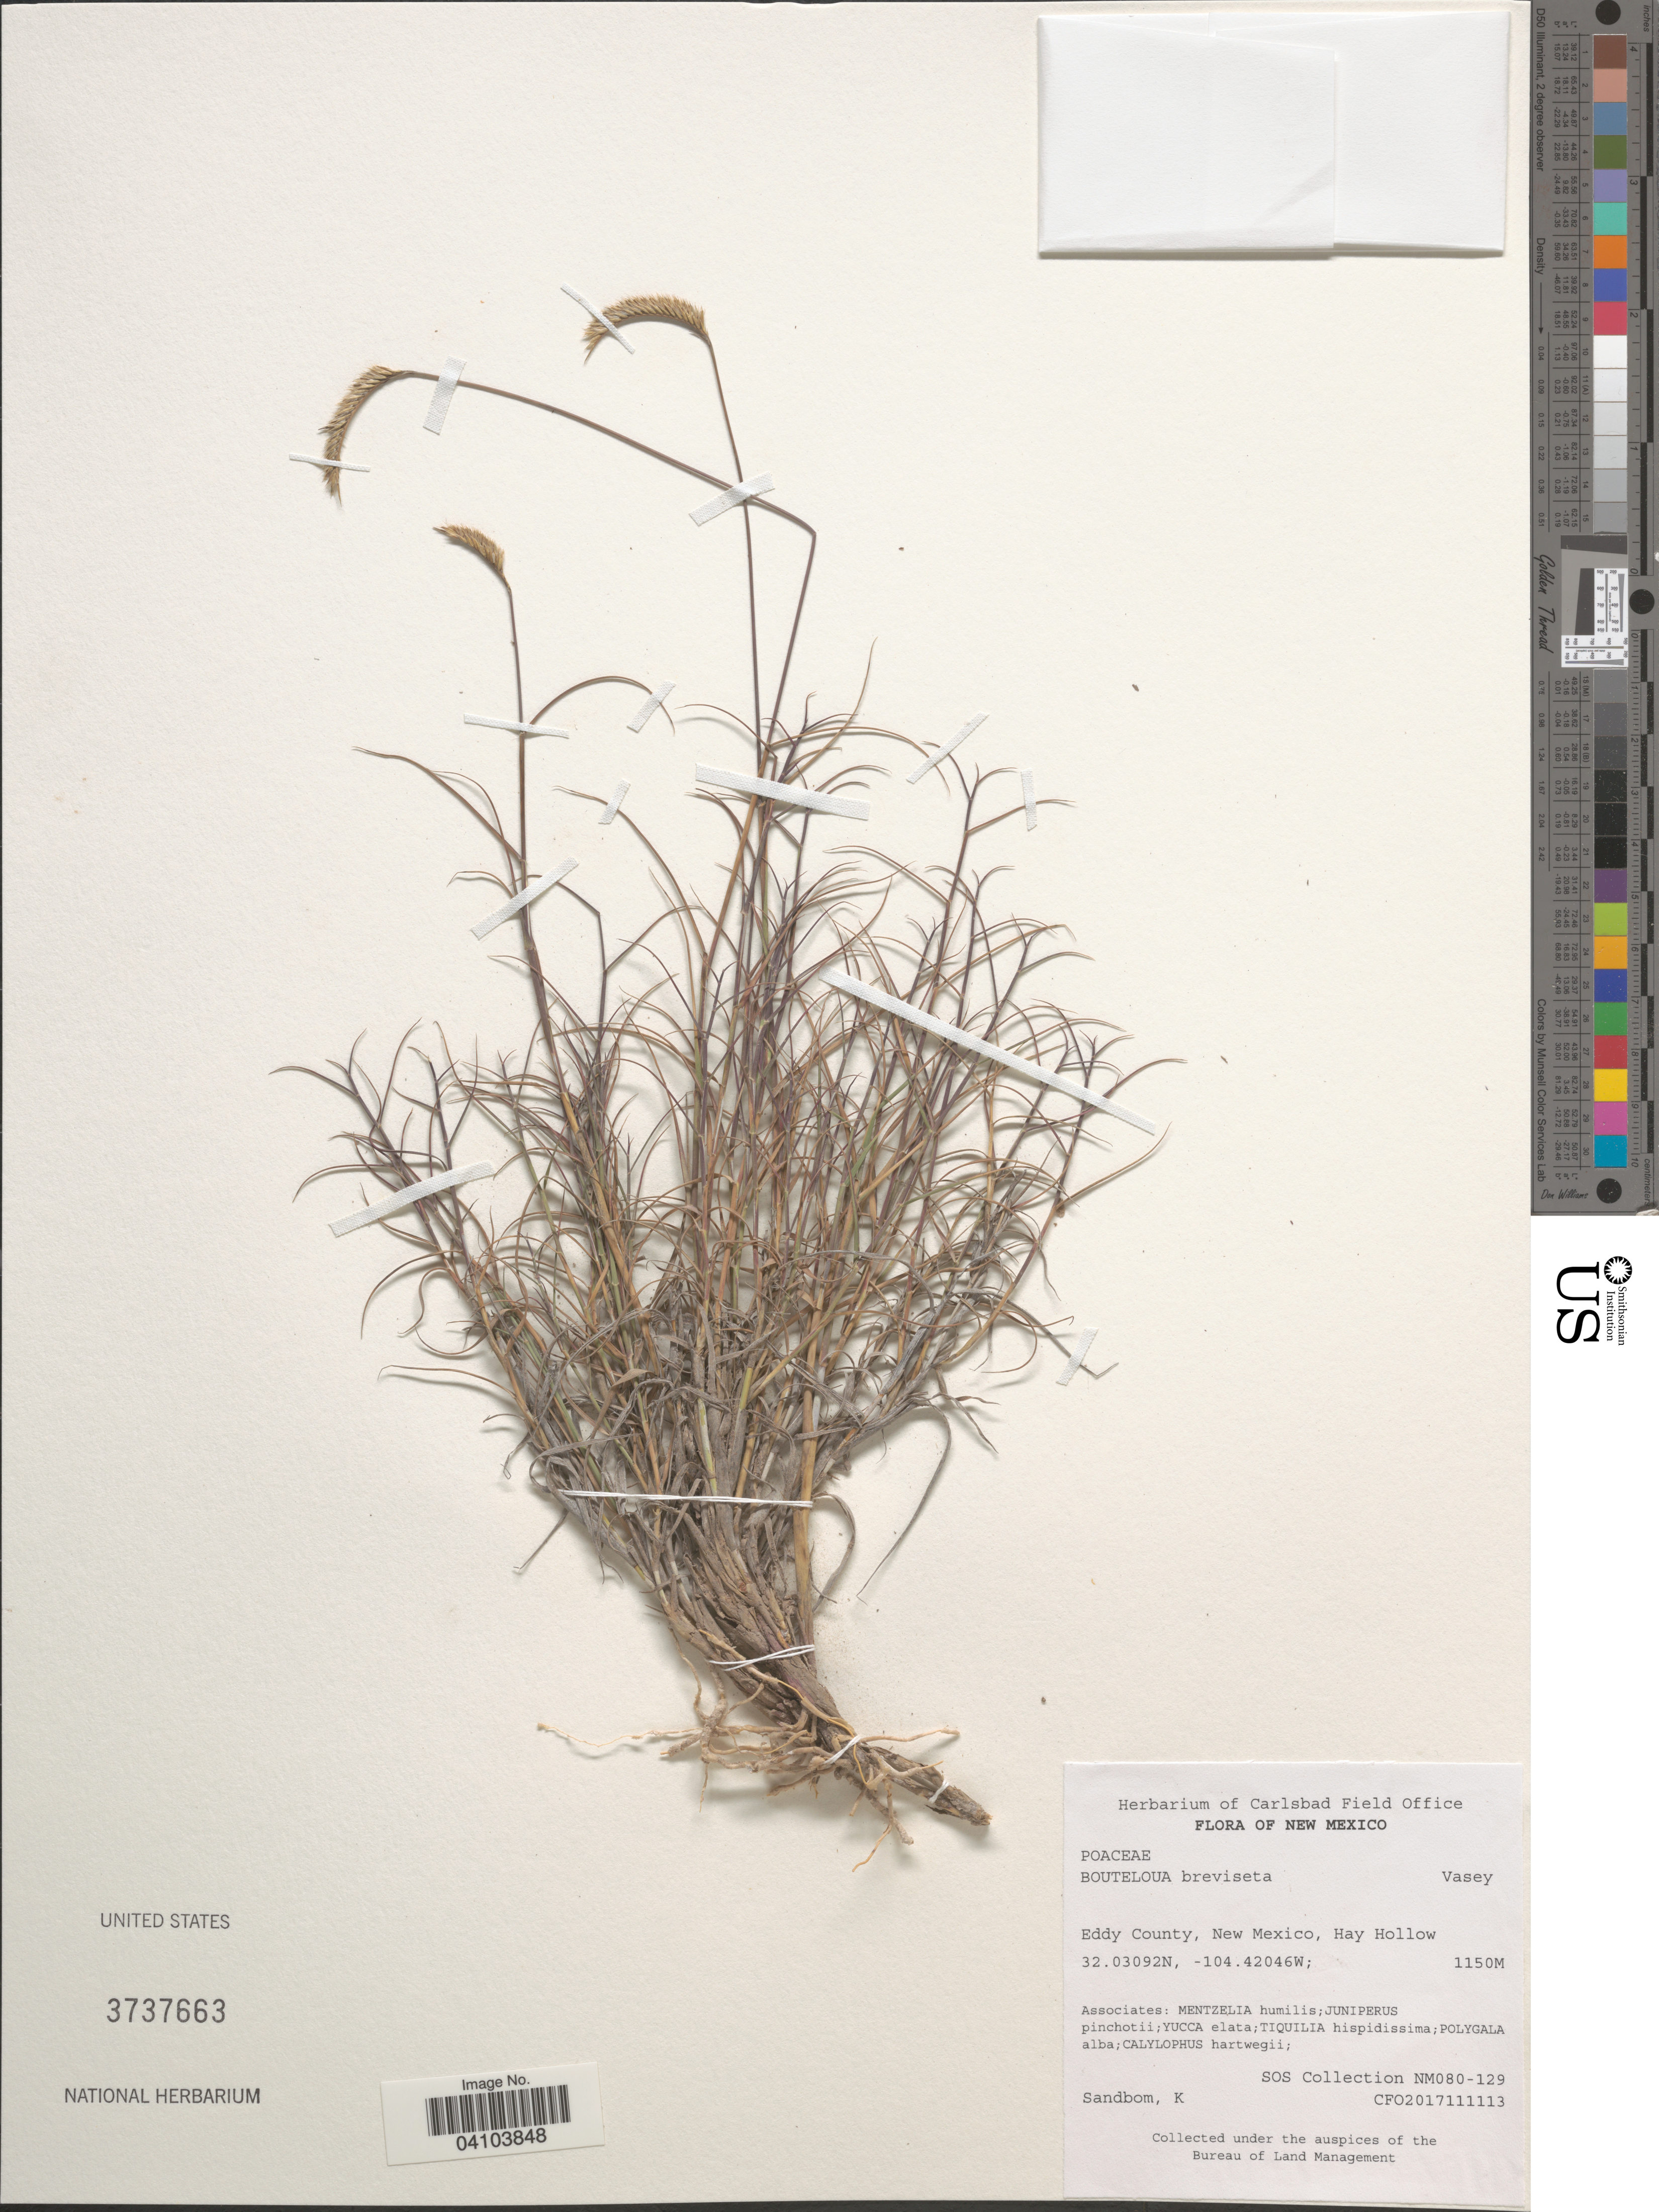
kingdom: Plantae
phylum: Tracheophyta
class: Liliopsida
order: Poales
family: Poaceae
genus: Bouteloua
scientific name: Bouteloua breviseta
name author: Vasey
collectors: K. Sandbom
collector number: CFO2017111113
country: United States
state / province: New Mexico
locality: Eddy County, Hay Hollow.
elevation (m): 1150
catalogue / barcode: US 3737663